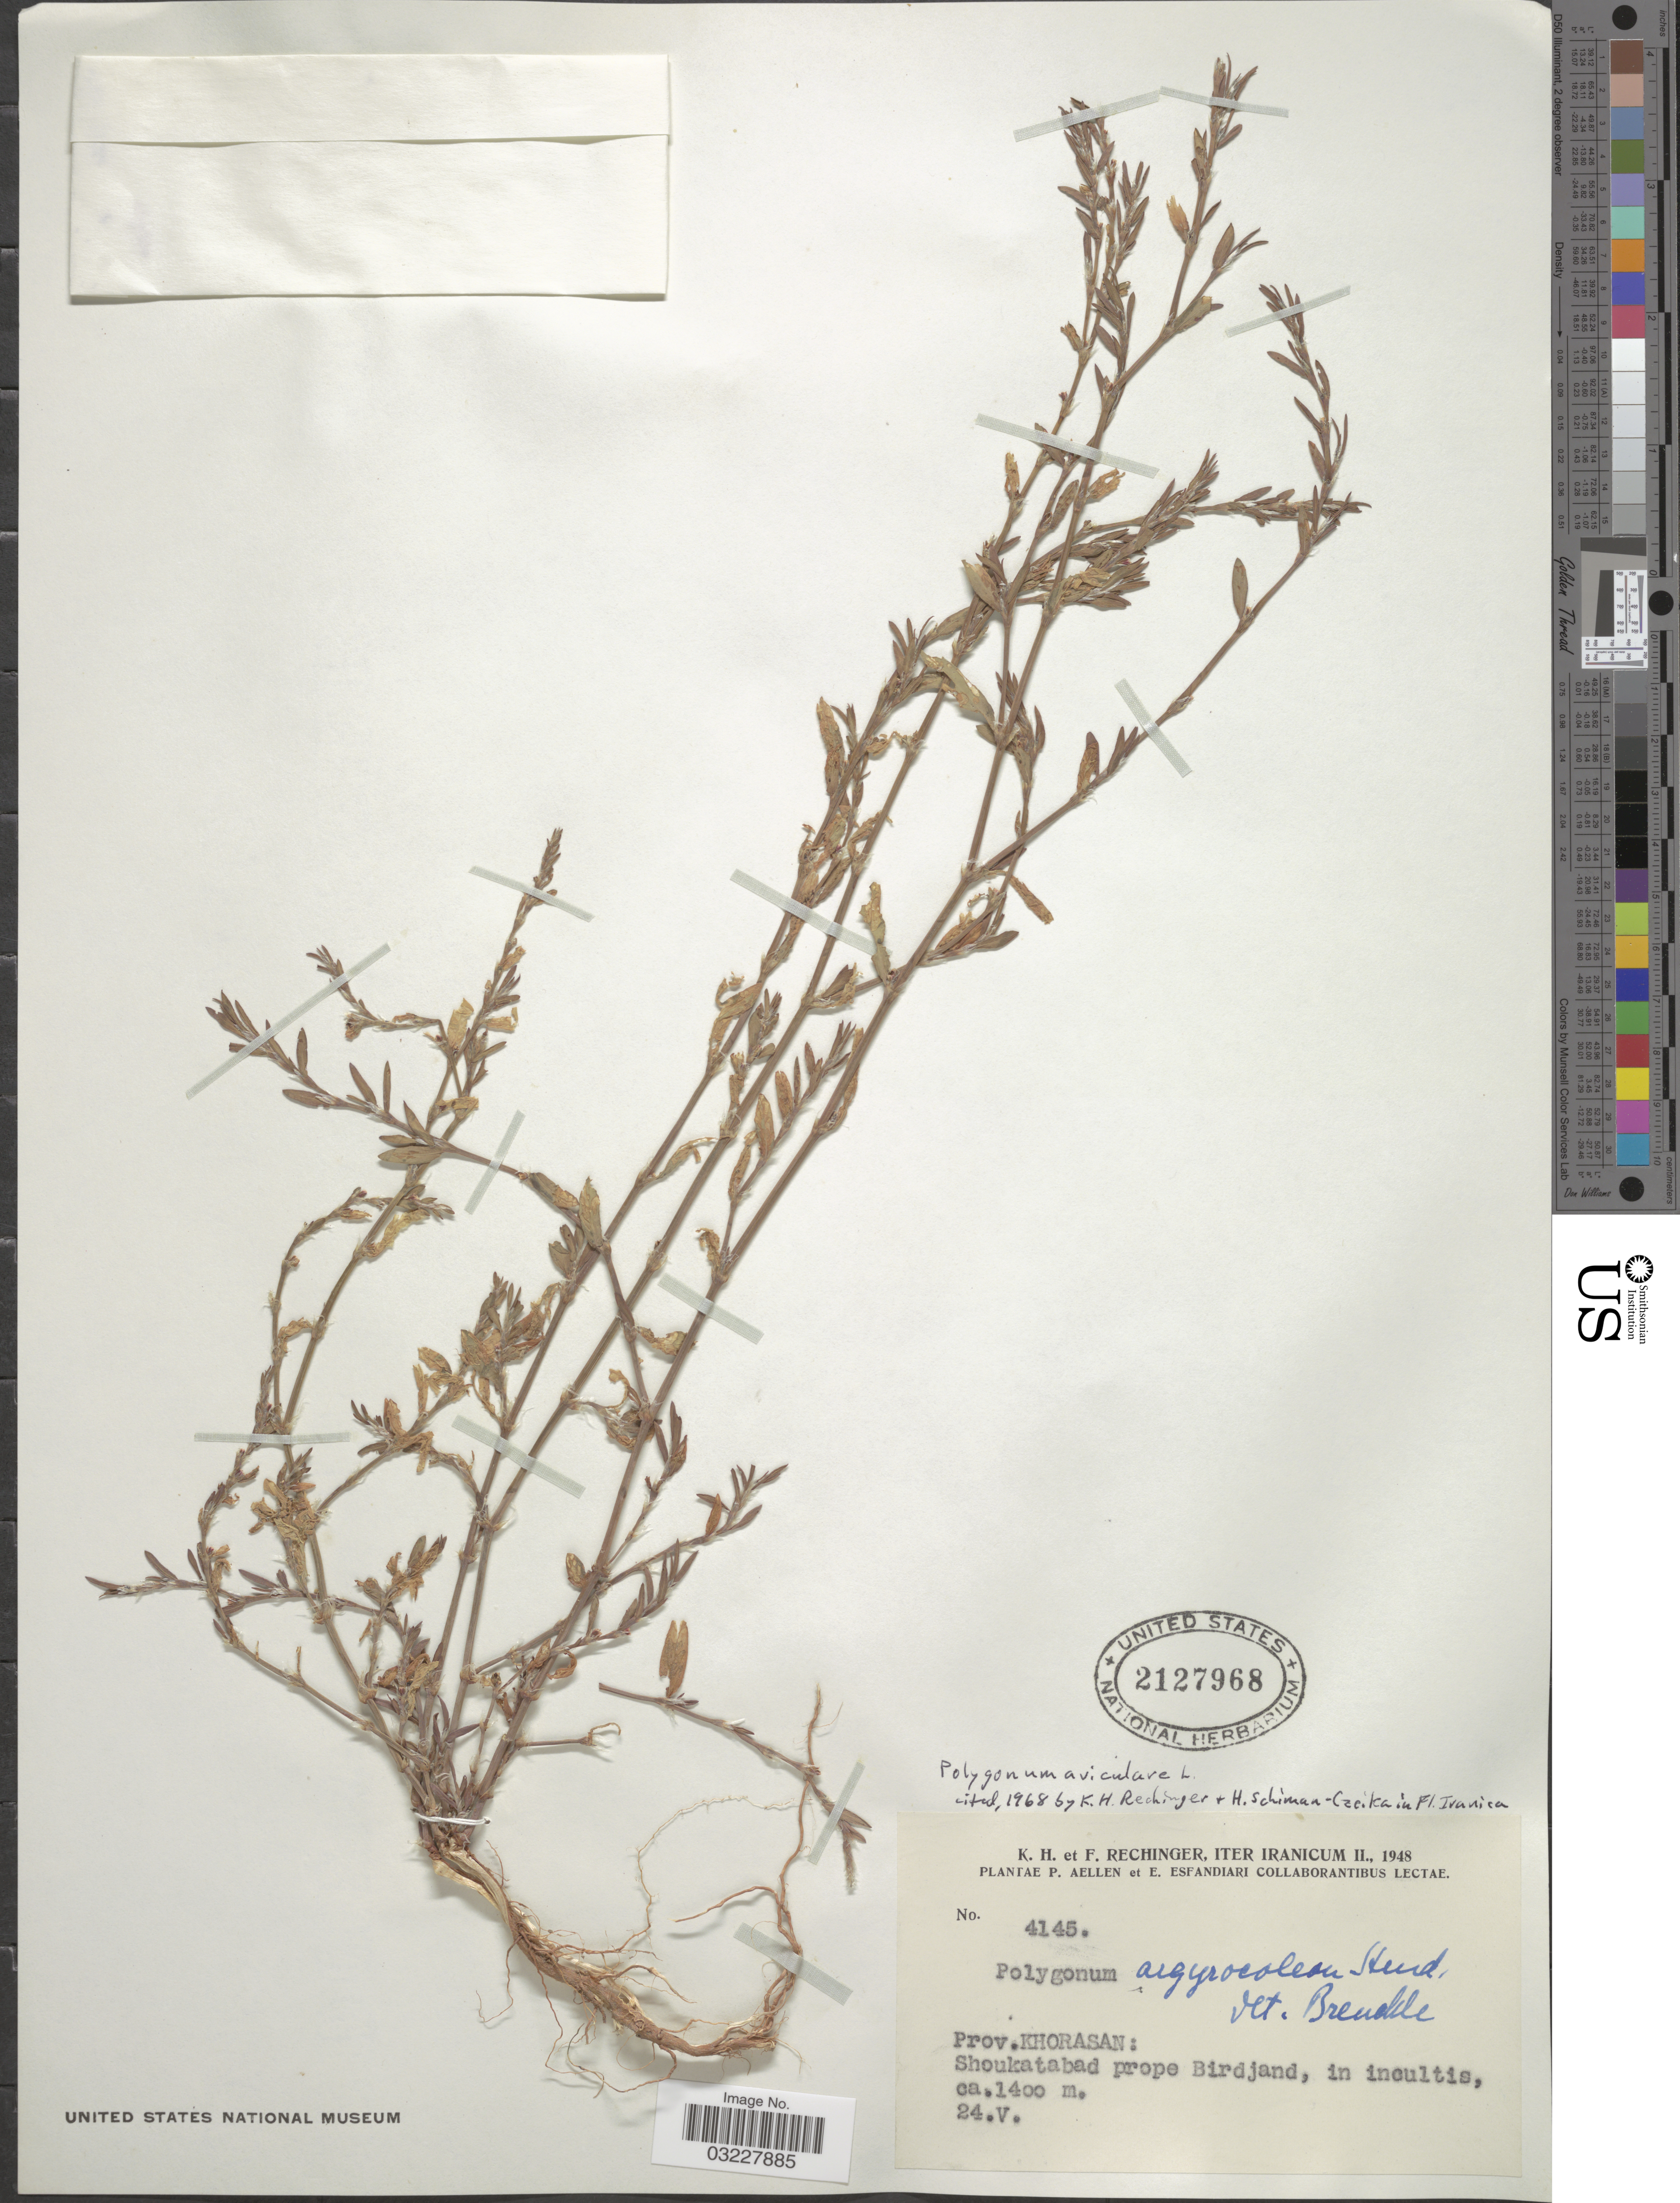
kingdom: Plantae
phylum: Tracheophyta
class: Magnoliopsida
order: Caryophyllales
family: Polygonaceae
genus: Polygonum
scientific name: Polygonum aviculare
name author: L.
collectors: K. H. Rechinger, F. Rechinger, P. Aellen & E. Esfandiari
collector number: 4145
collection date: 1948-05-24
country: Iran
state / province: Khorasan [obsolete]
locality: Prov. Khorasan: Shoukatabad prope Birdjand.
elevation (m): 1400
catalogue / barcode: US 2127968